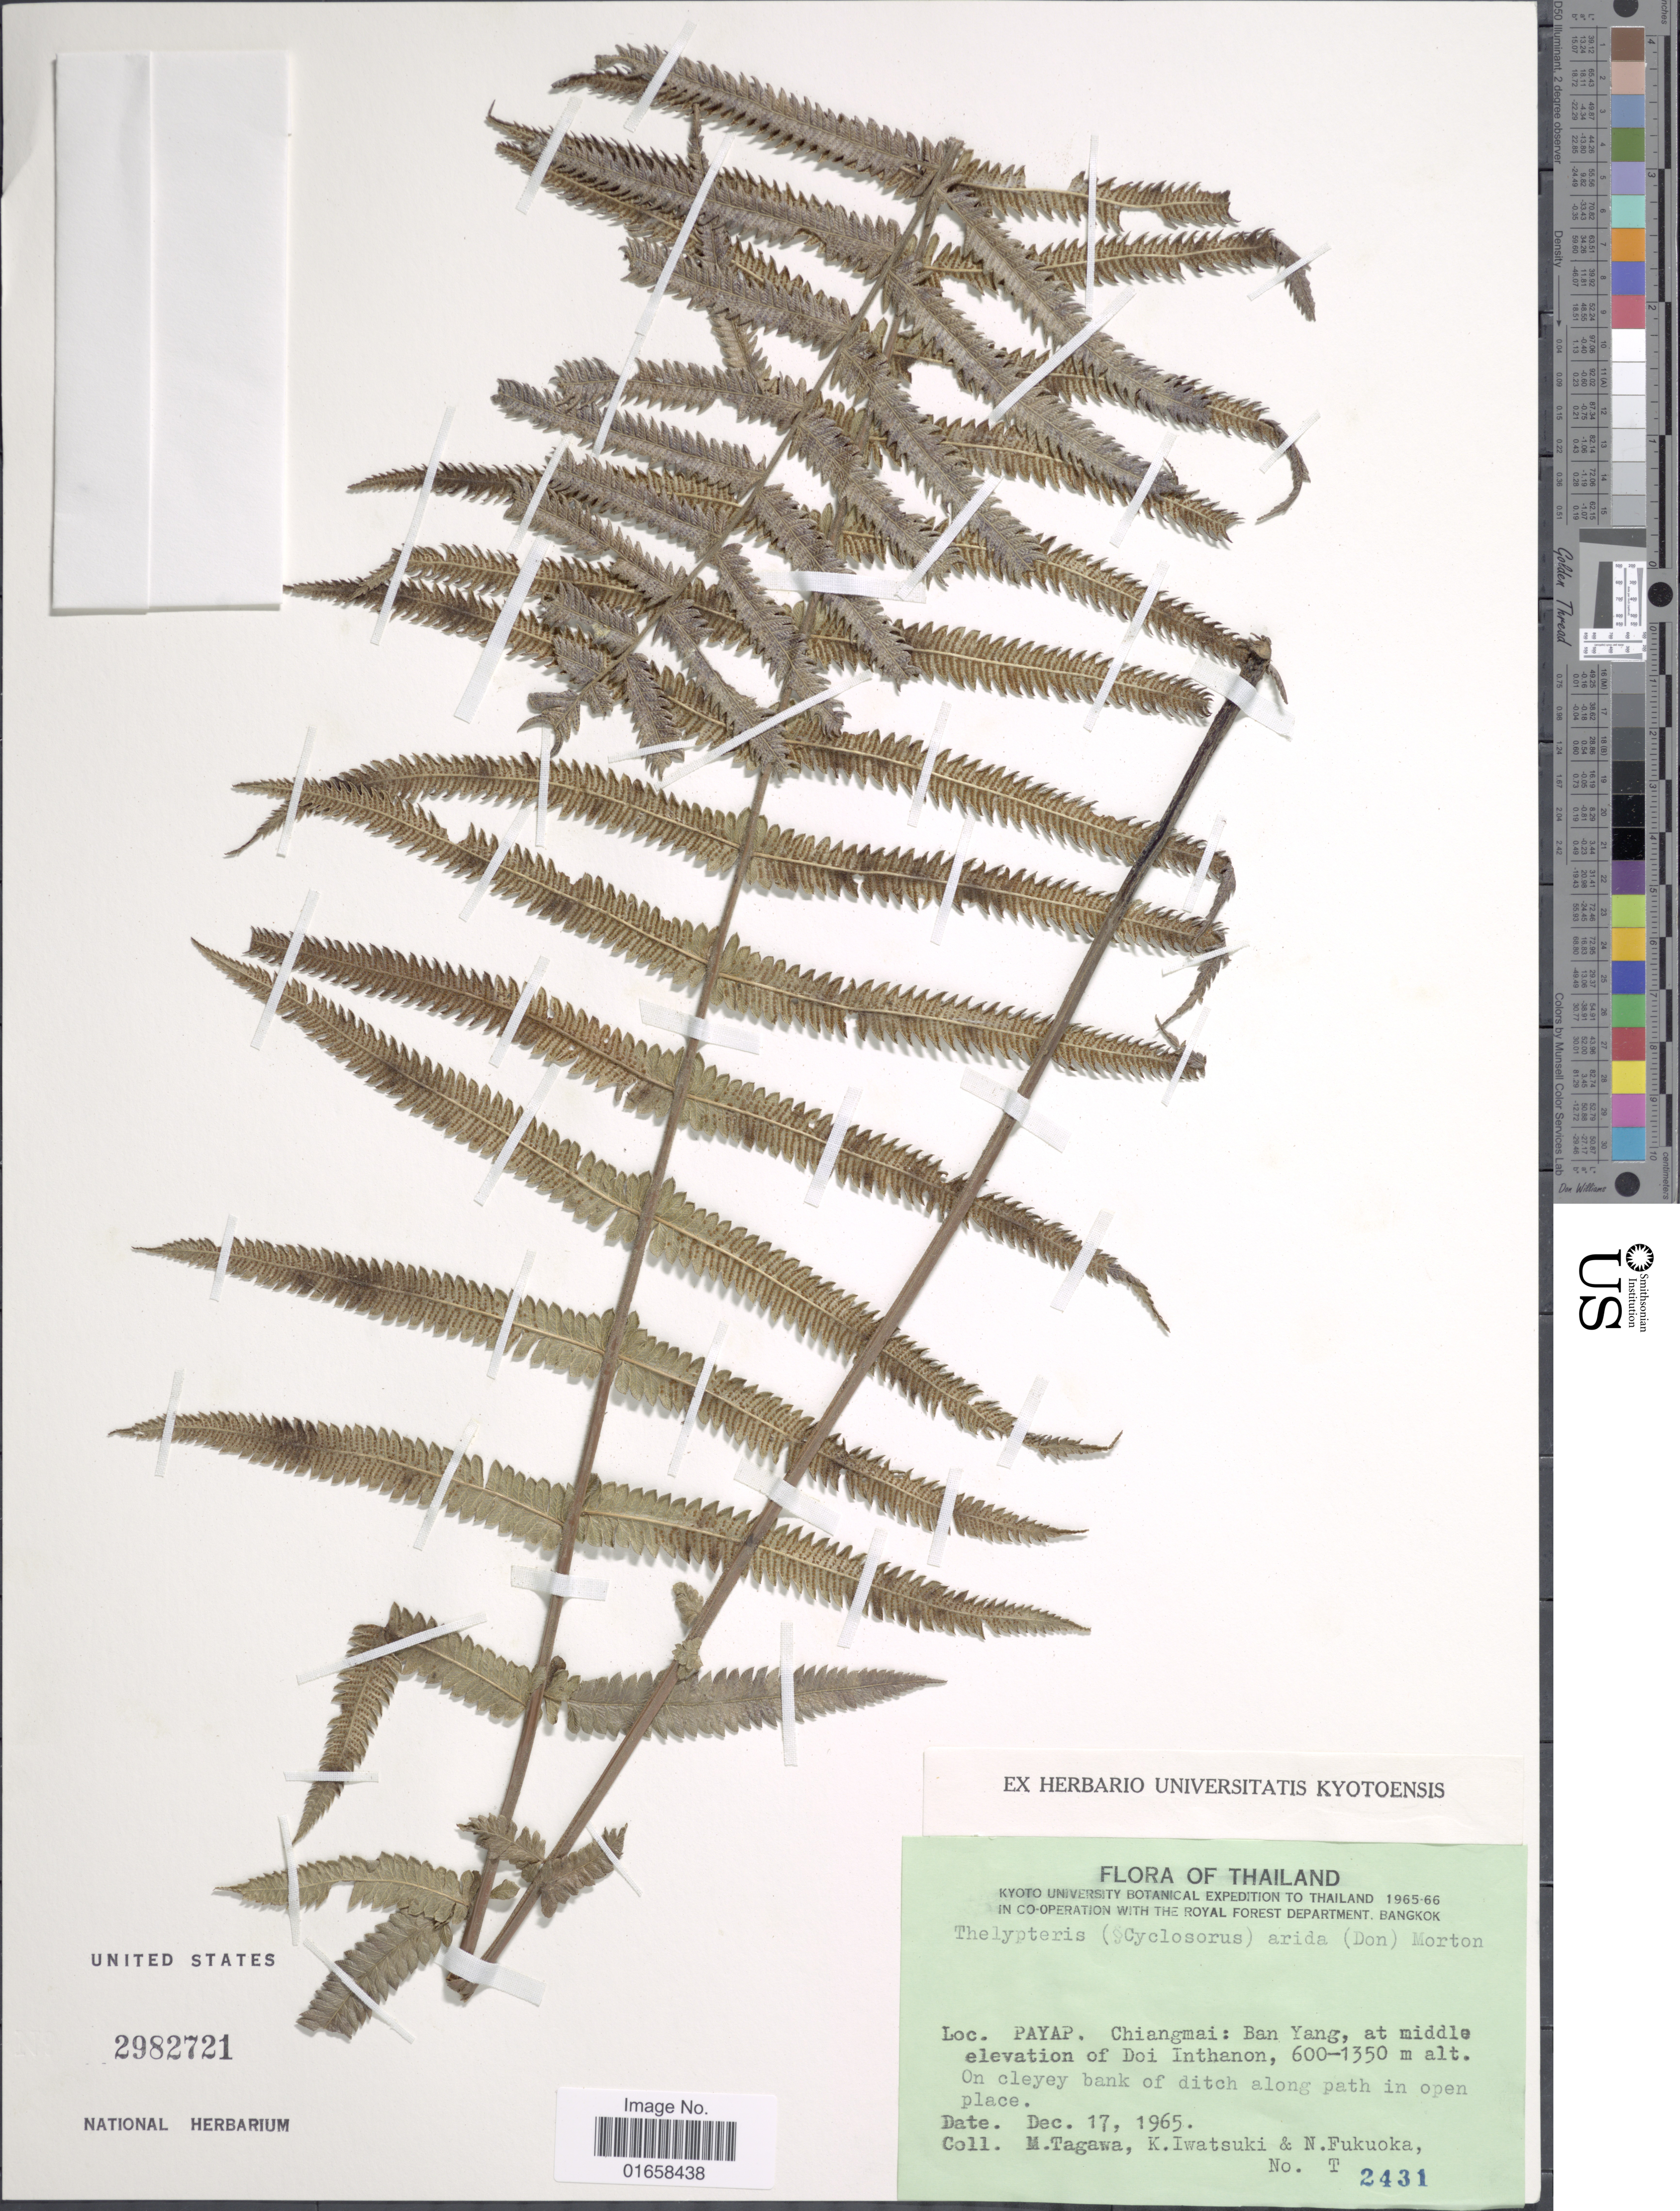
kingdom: Plantae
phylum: Tracheophyta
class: Polypodiopsida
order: Polypodiales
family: Thelypteridaceae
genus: Christella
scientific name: Christella arida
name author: (D. Don) Holttum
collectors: M. Tagawa, K. Iwatsuki & N. Fukuoka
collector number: T 2431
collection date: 1965-12-17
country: Thailand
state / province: Chiang Mai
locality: Thailand. Payap. Chiangmai: Ban Yang, at middle elevation of Doi Inthanon.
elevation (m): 600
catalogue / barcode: US 2982721